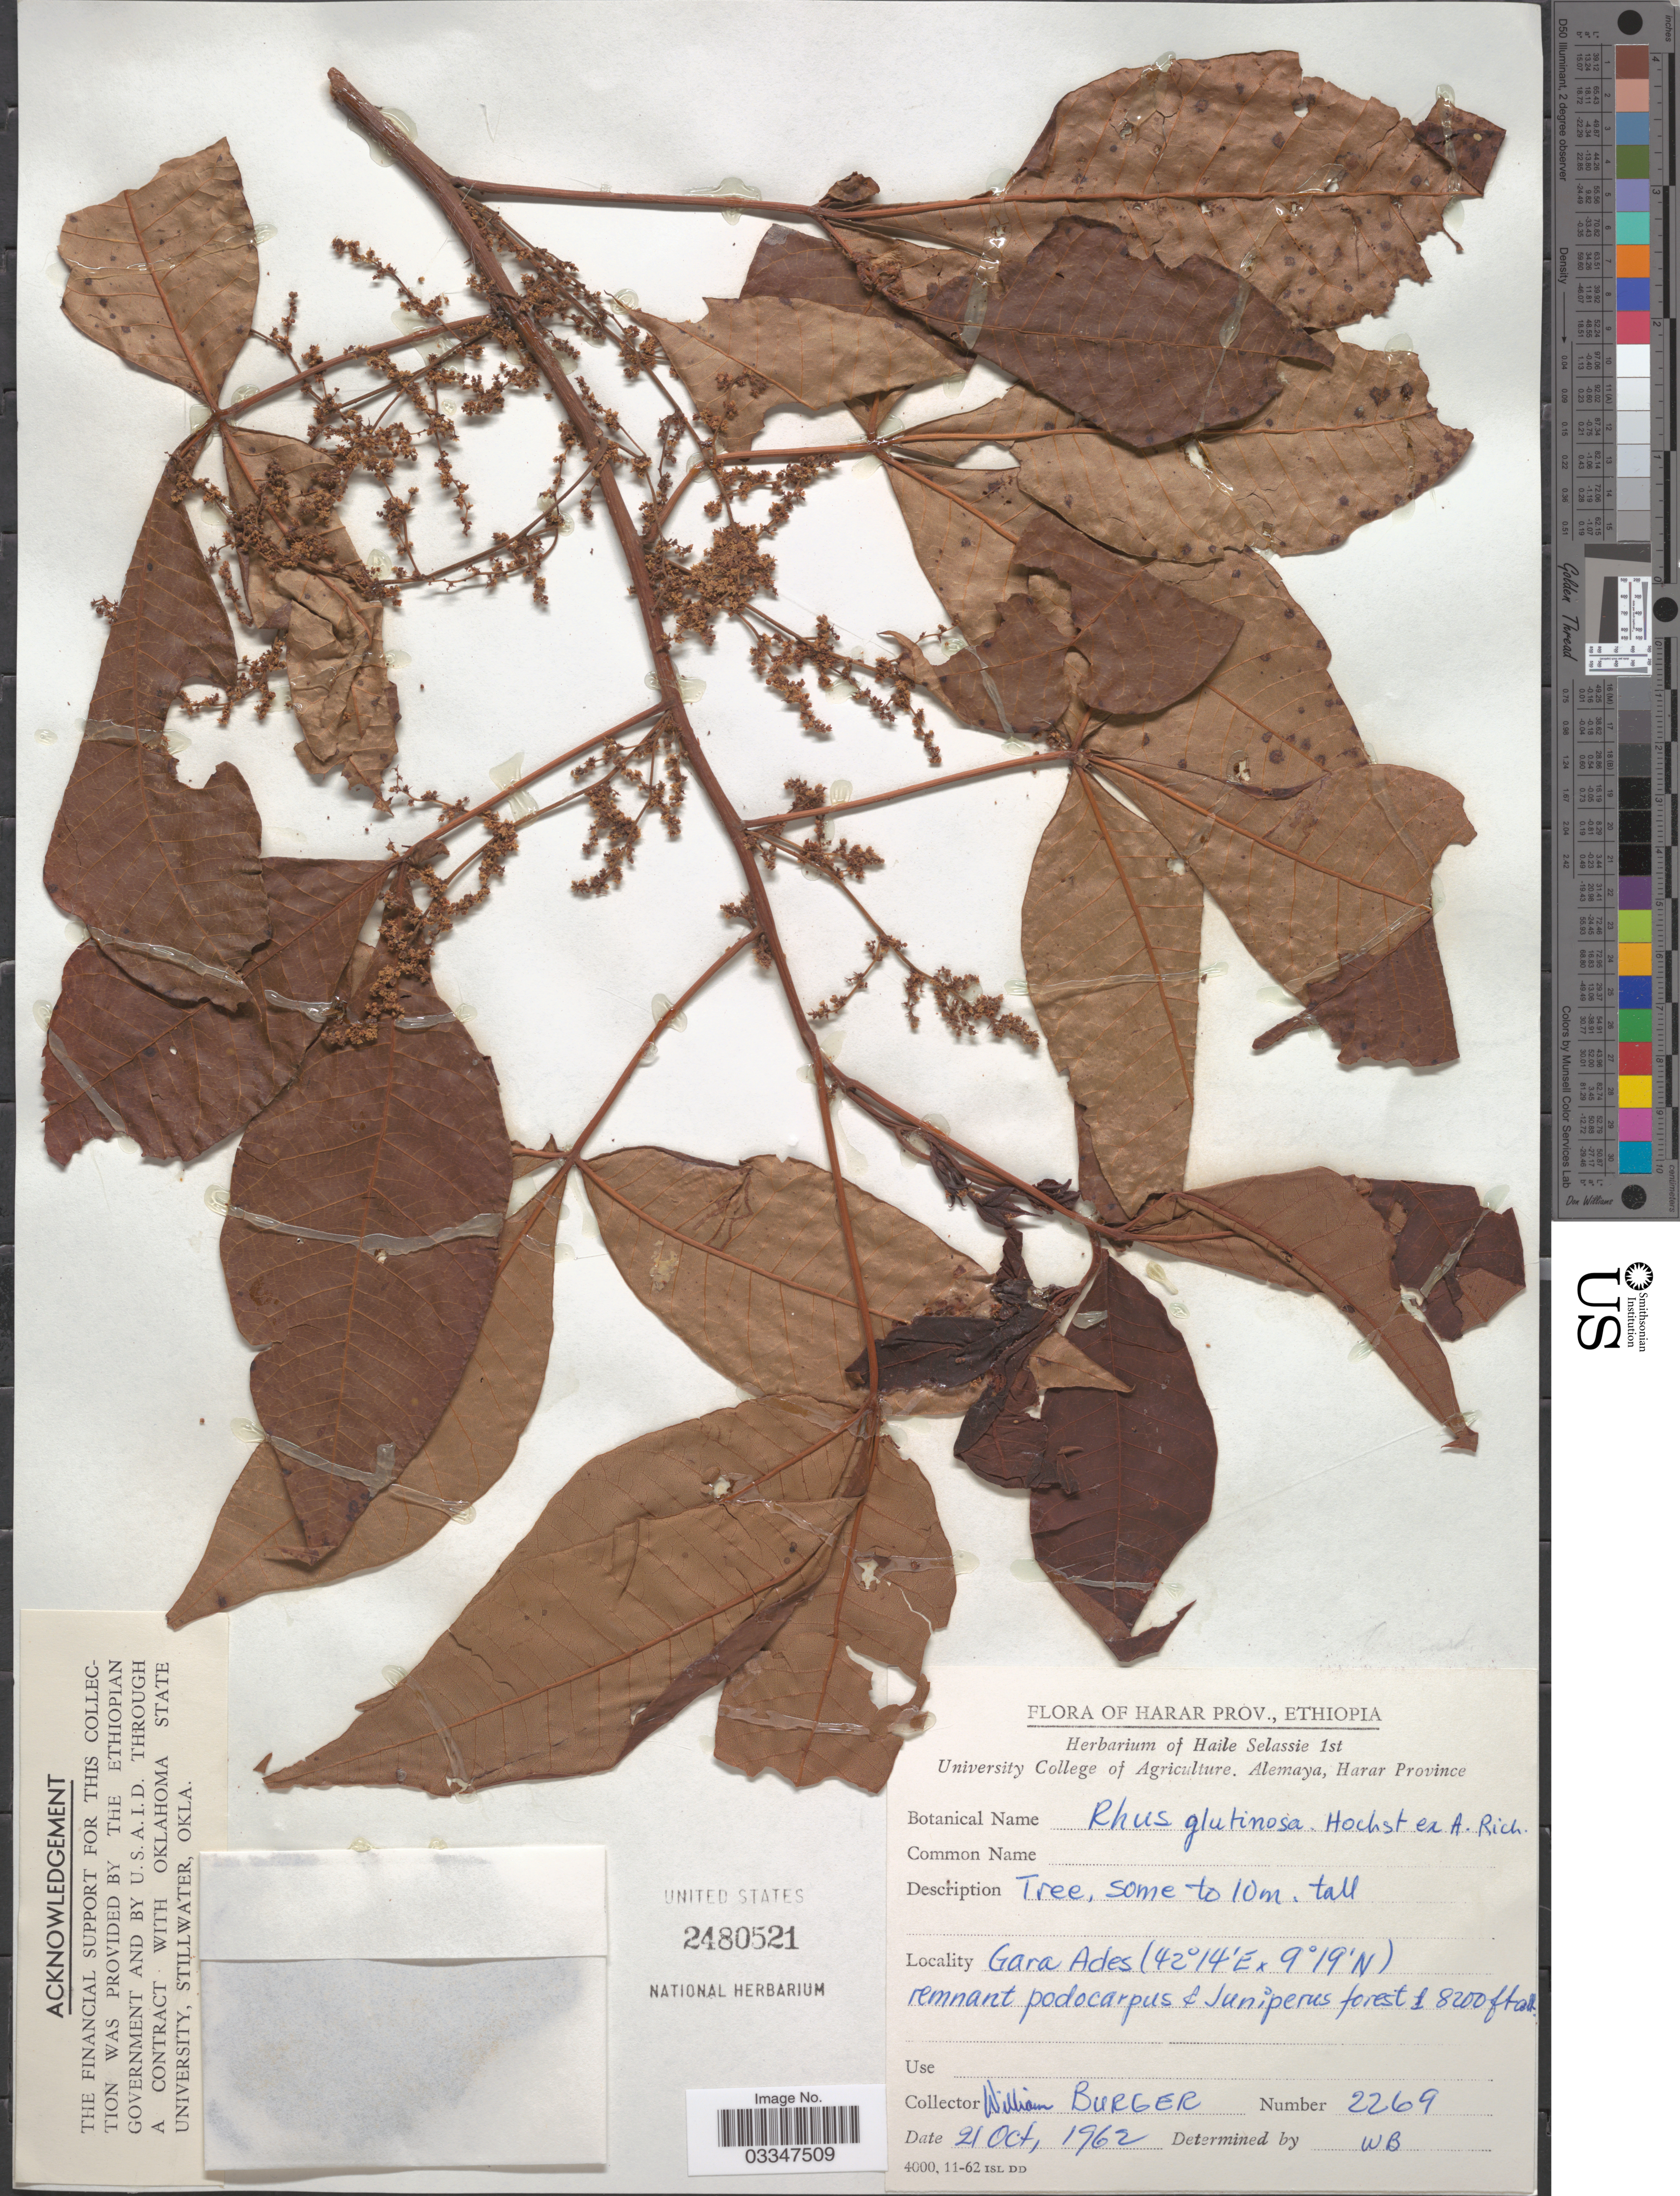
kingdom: Plantae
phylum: Tracheophyta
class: Magnoliopsida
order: Sapindales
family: Anacardiaceae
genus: Rhus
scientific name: Rhus glutinosa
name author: Hochst. ex A. Rich.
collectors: W. Burger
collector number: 2269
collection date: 1962-10-21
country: Ethiopia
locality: Harar Prov. Gara Ades.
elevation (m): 2499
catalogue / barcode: US 2480521